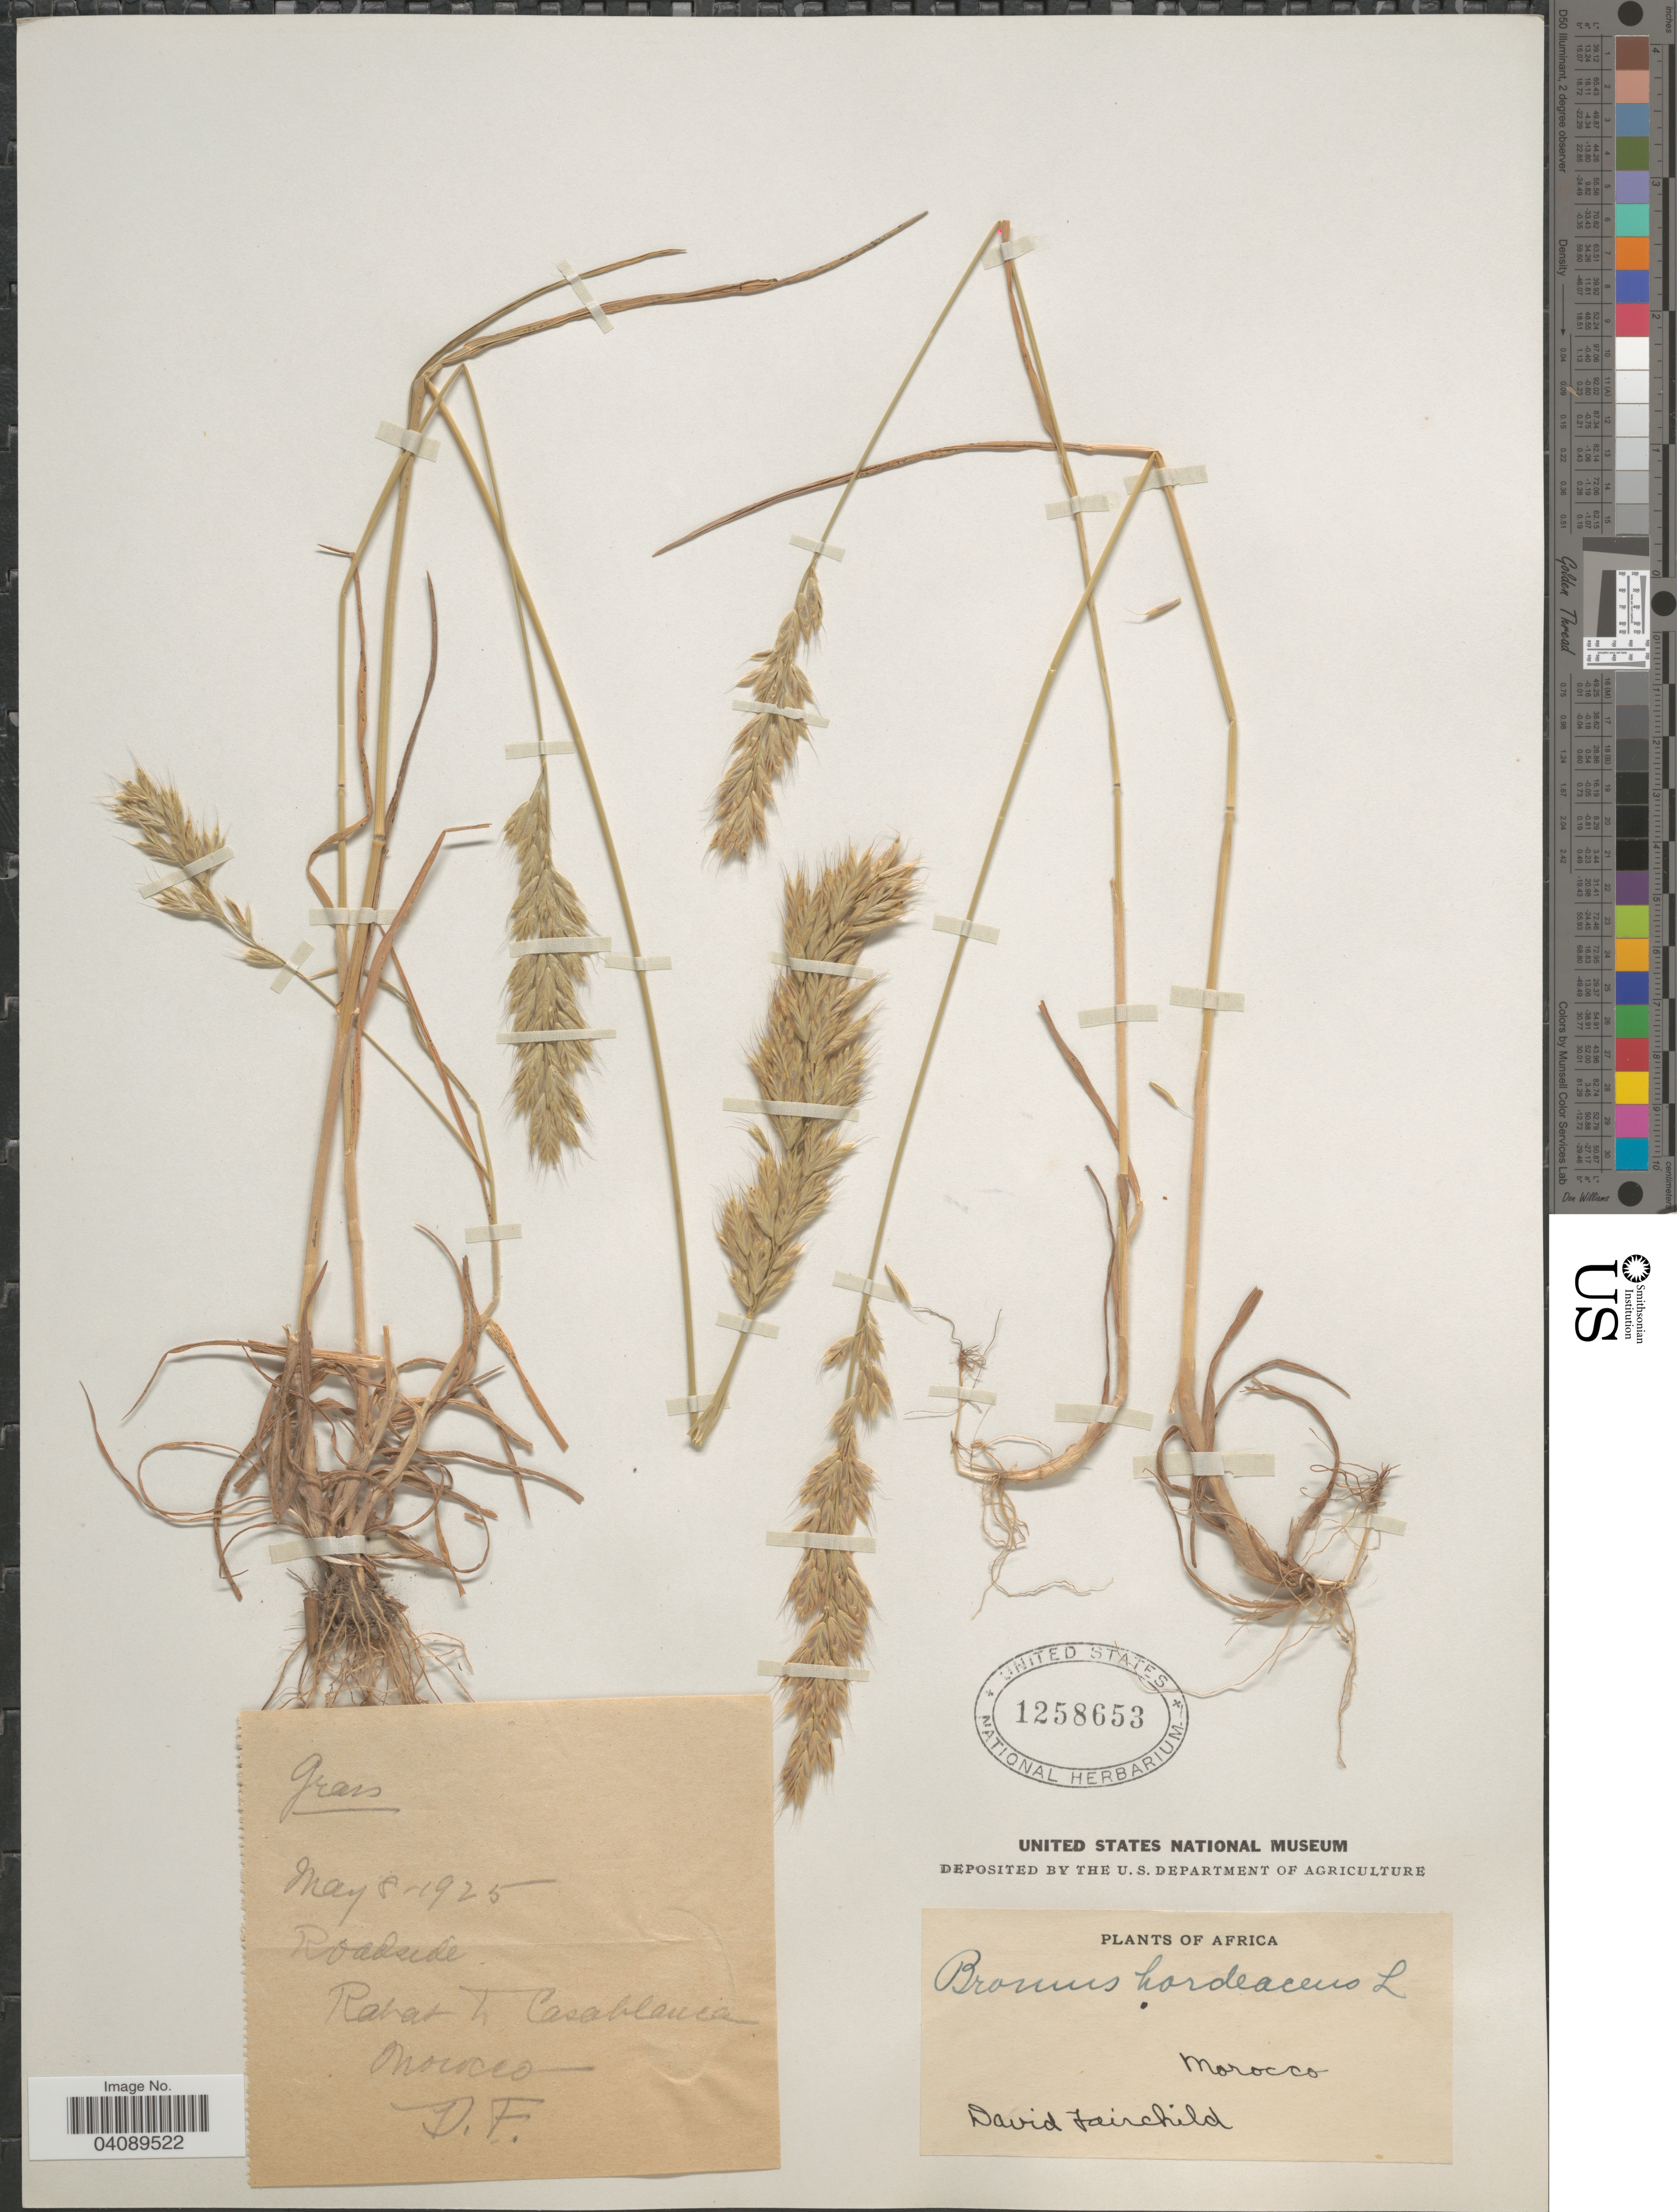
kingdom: Plantae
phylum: Tracheophyta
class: Liliopsida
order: Poales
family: Poaceae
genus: Bromus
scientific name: Bromus hordeaceus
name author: L.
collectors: D. Fairchild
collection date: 1925-05-08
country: Morocco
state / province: Rabat-Salé-Zemmour-Zaër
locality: Roadside. Rabat to Casablanca.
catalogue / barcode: US 1258653